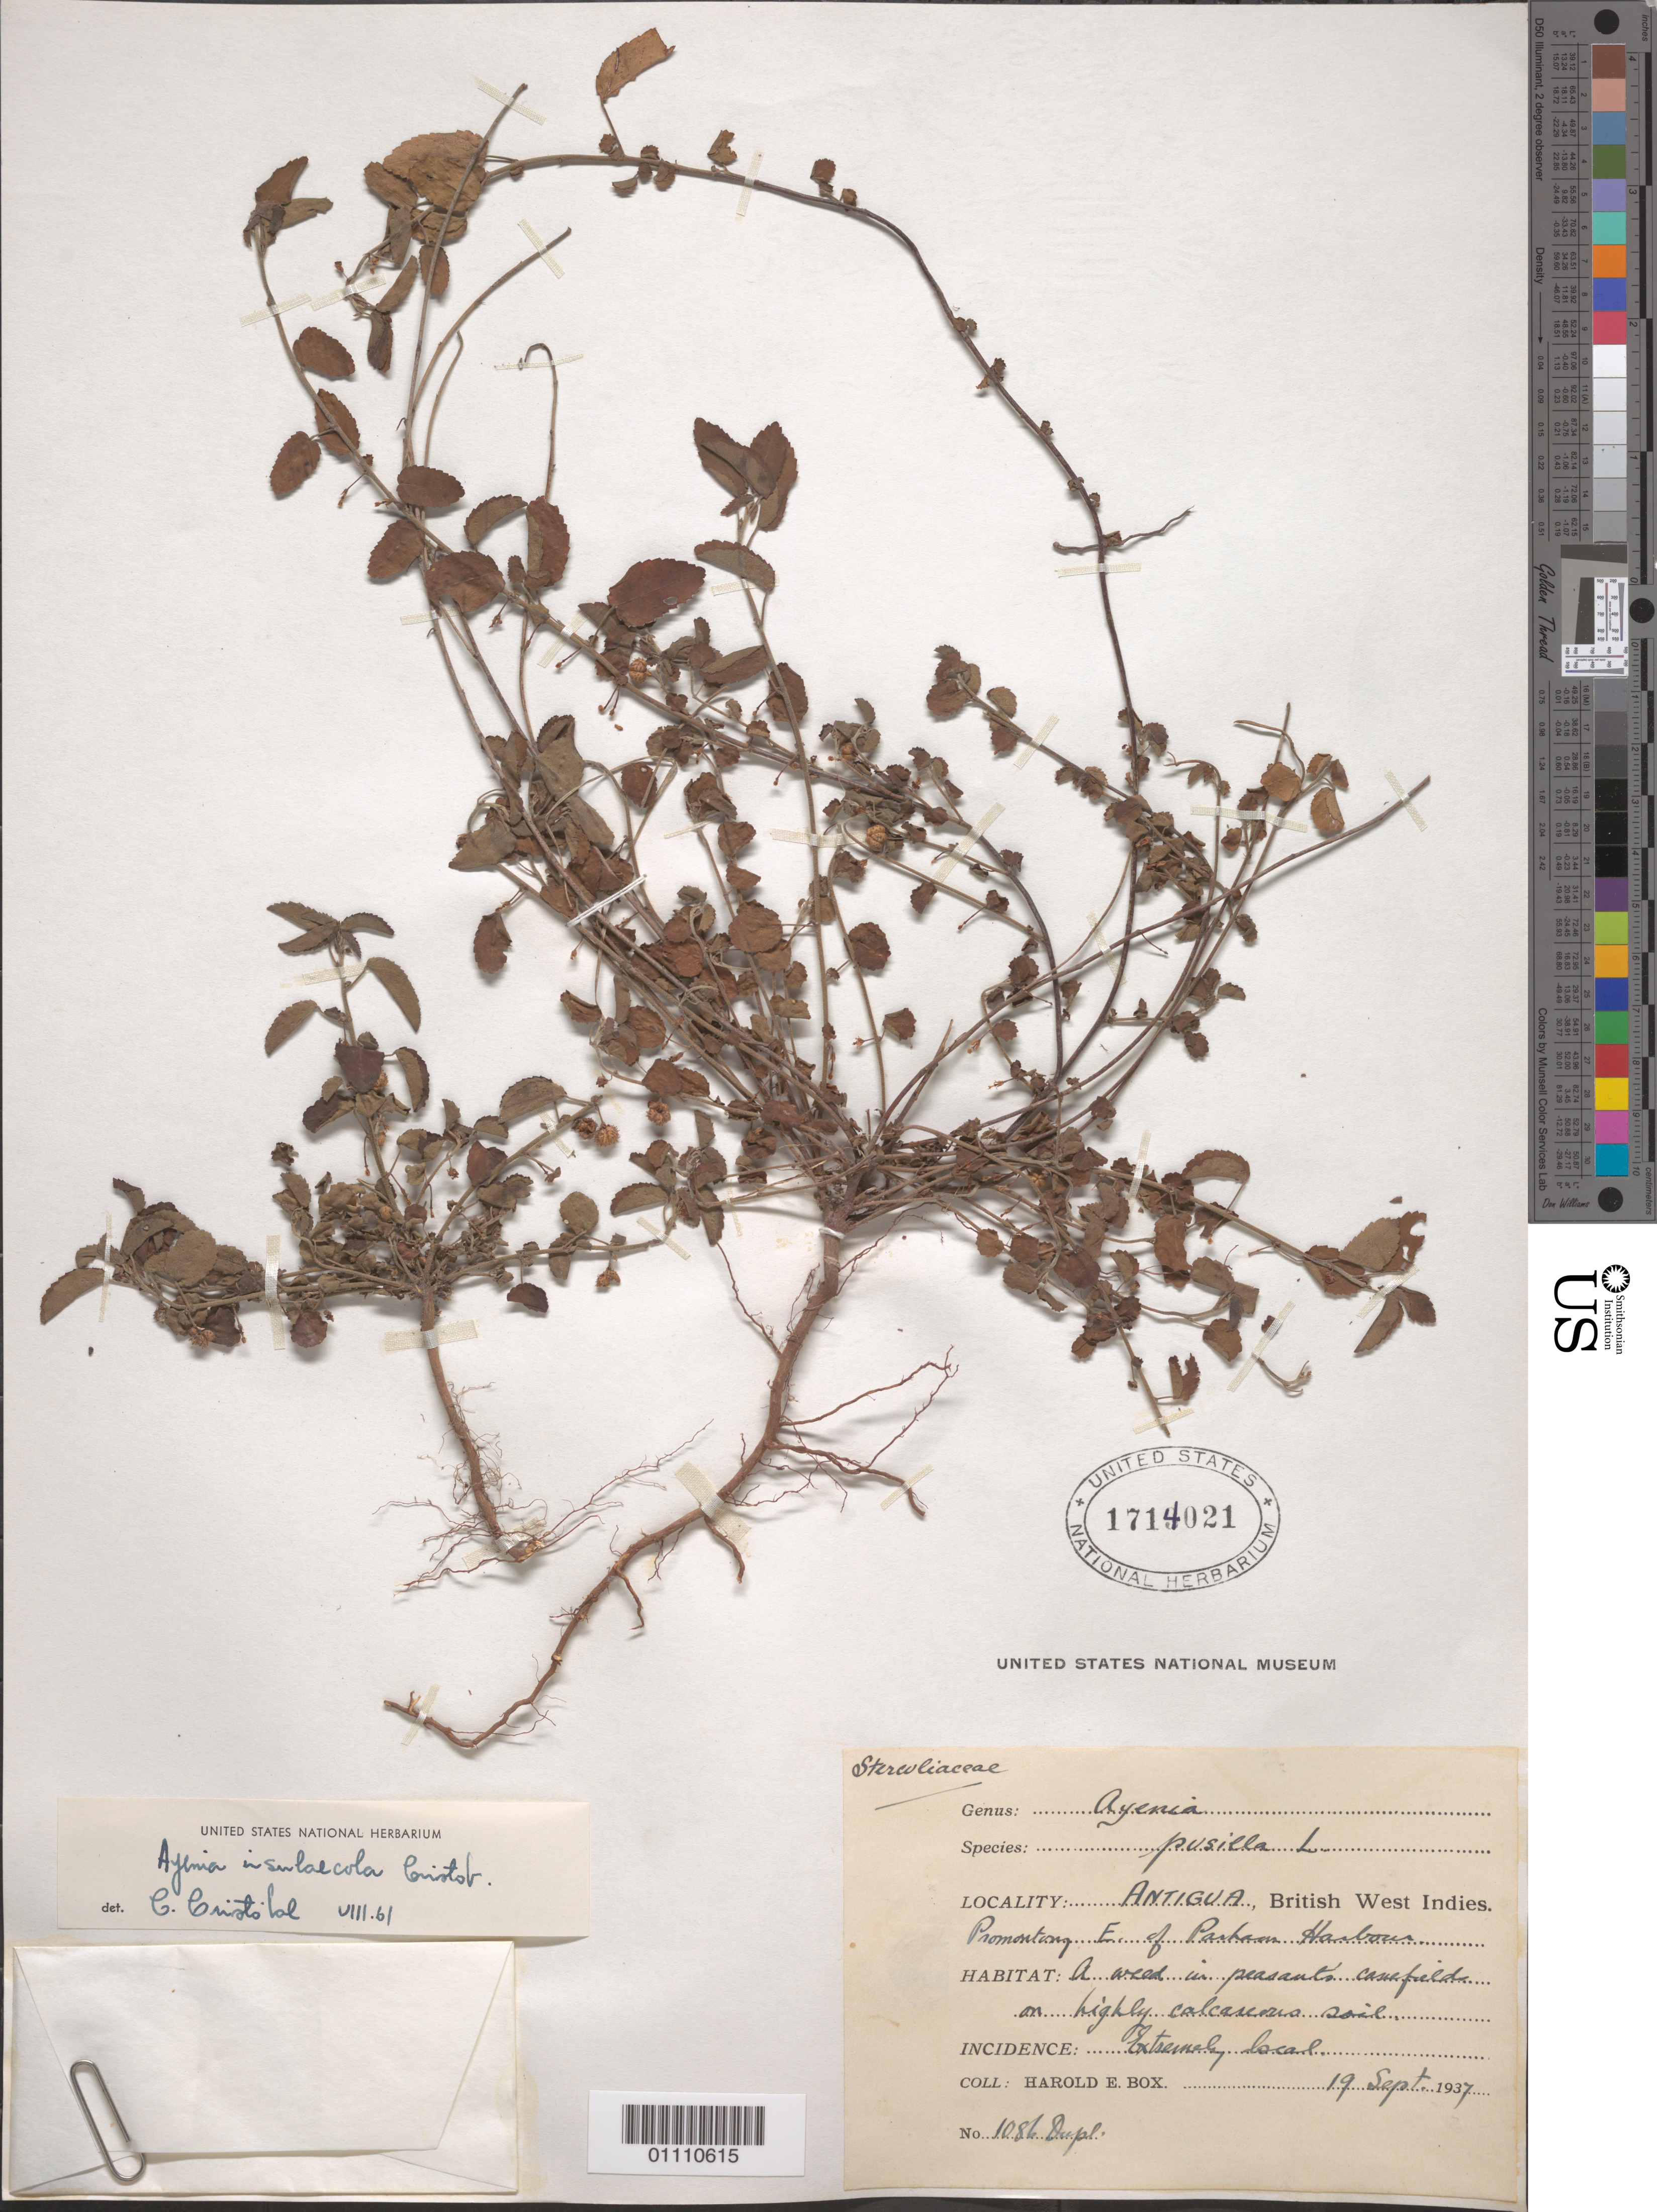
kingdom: Plantae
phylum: Tracheophyta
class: Magnoliopsida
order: Malvales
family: Malvaceae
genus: Ayenia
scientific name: Ayenia insulicola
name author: Cristóbal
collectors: H. E. Box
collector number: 1086 Dupl.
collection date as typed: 19 Sep 1937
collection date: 1937-09-19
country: Antigua and Barbuda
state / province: Saint George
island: Antigua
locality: Promontory E of Parham Harbour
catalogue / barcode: US 1714021